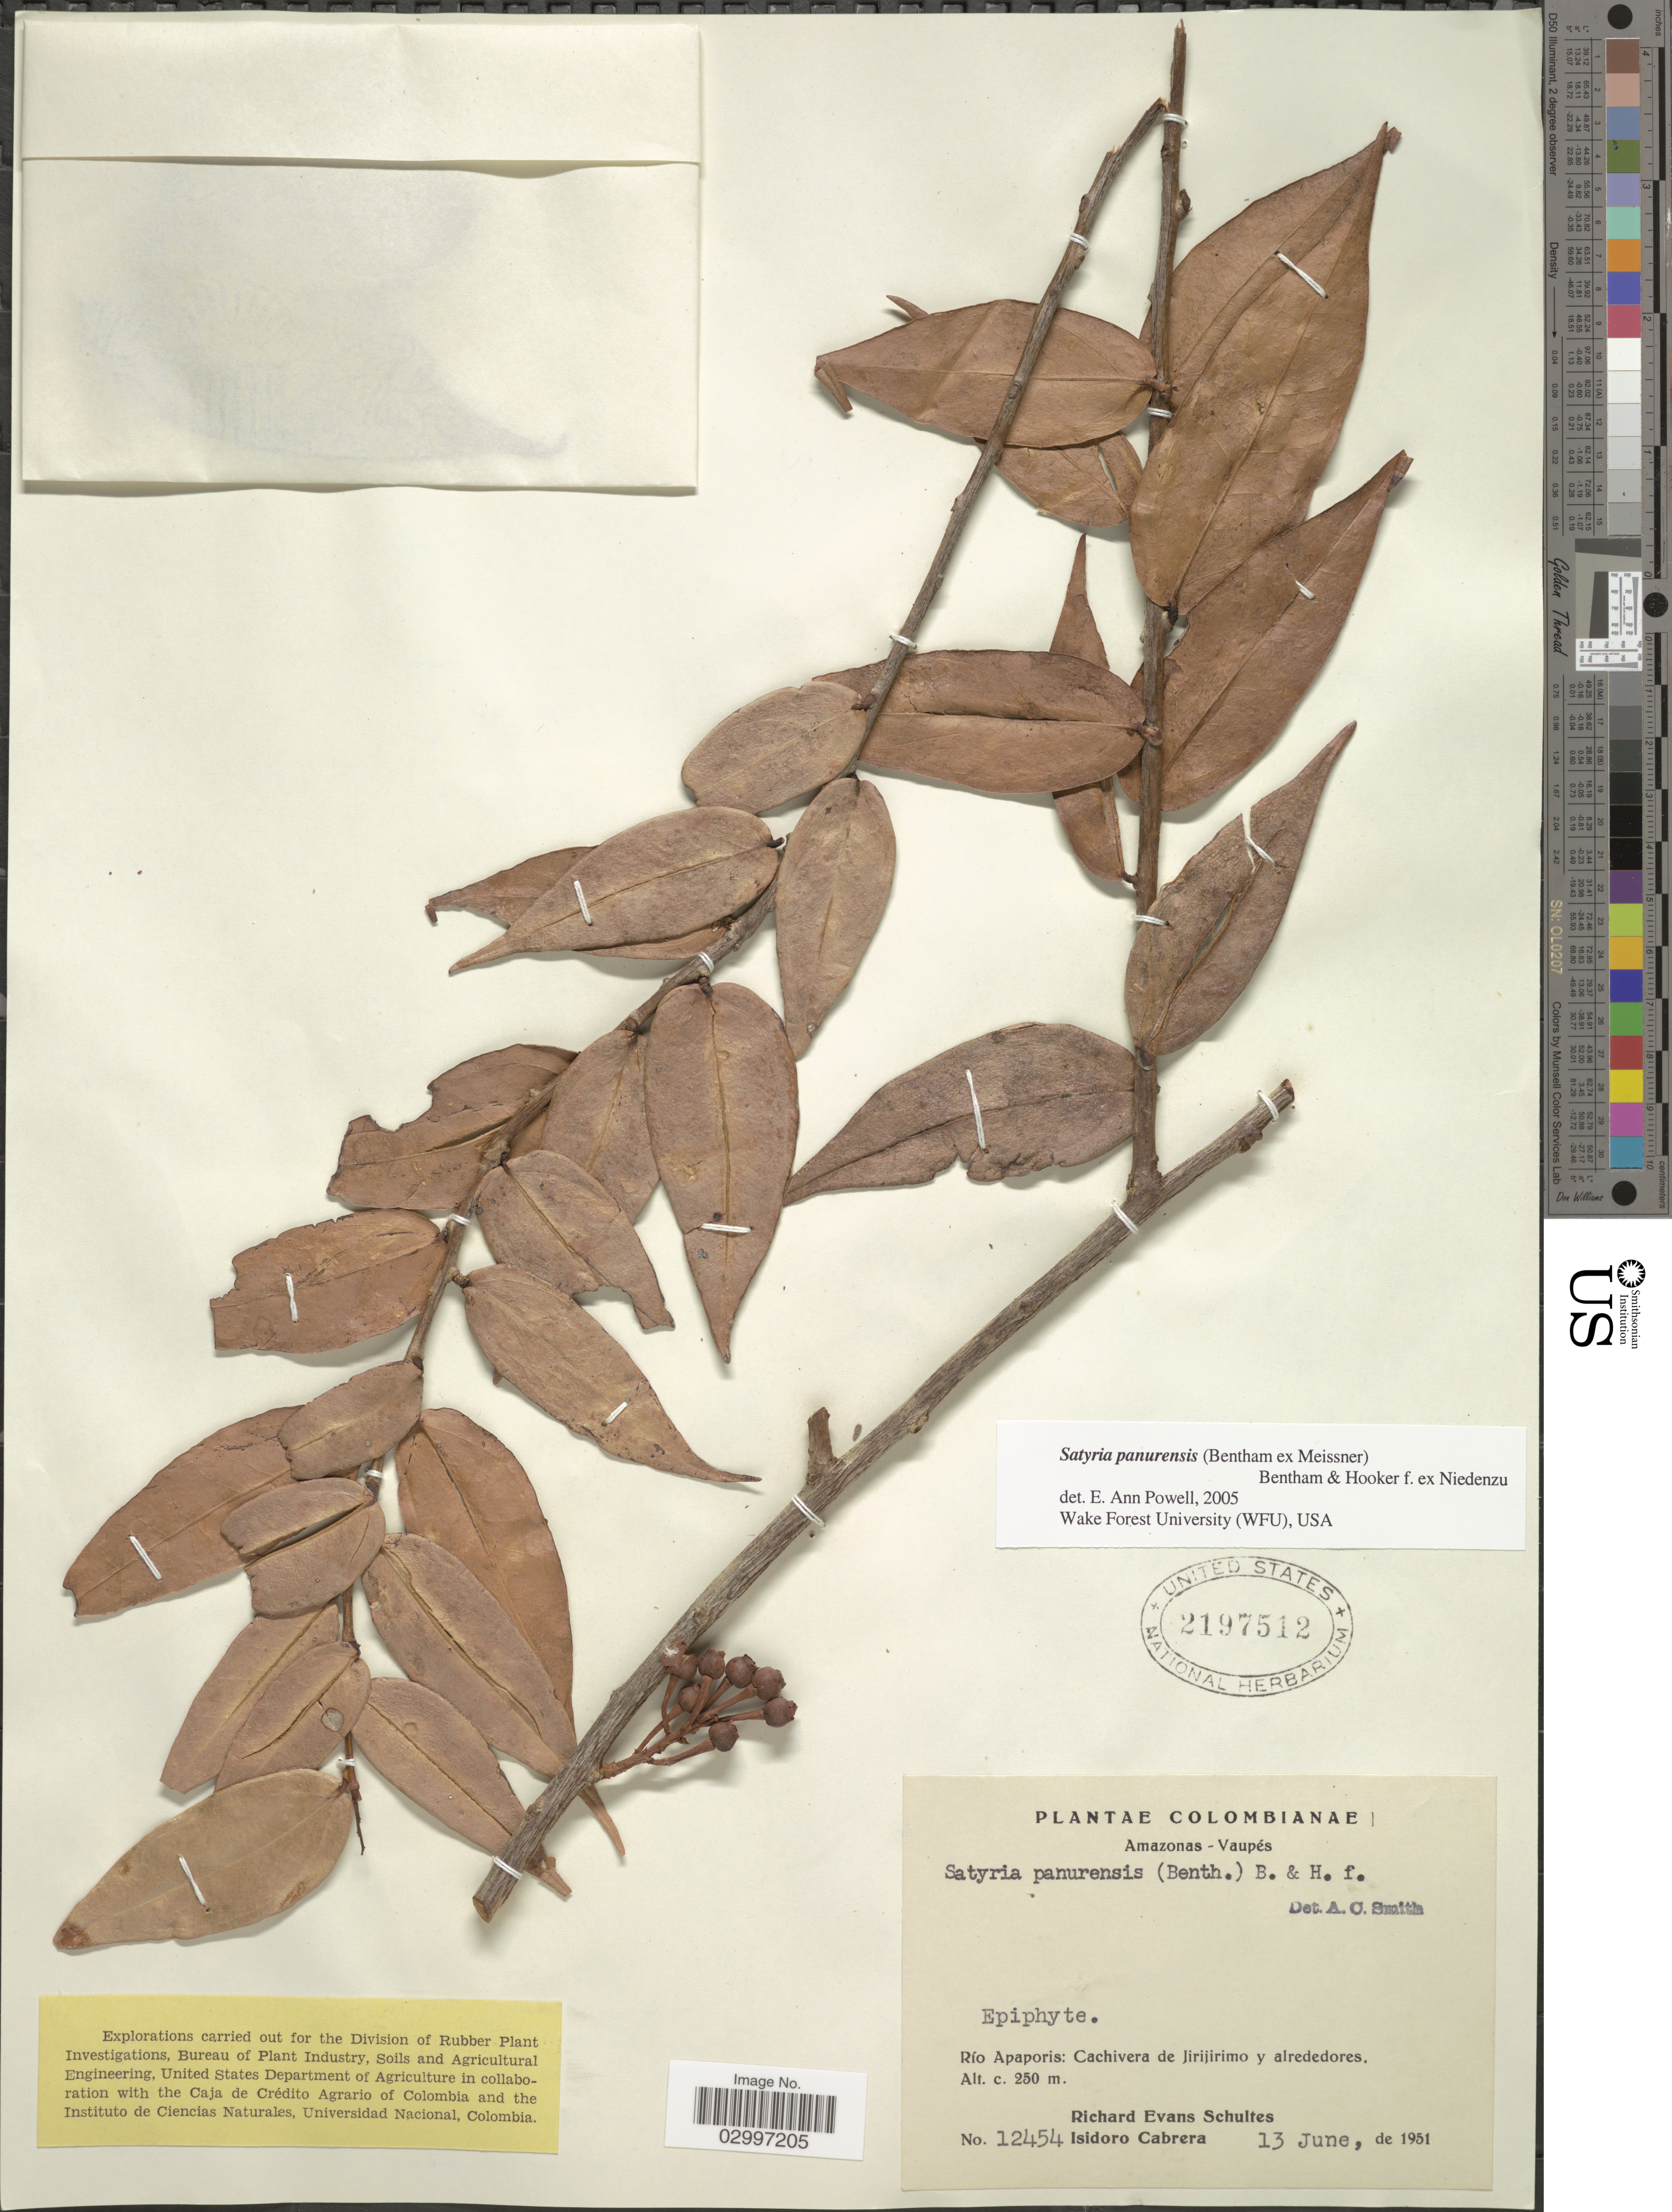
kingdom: Plantae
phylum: Tracheophyta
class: Magnoliopsida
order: Ericales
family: Ericaceae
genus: Satyria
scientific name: Satyria panurensis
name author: (Benth. ex Meisn.) Benth. & Hook. f. ex Nied.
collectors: R. E. Schultes & I. Cabrera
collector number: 12454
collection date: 1951-06-13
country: Colombia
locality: Amazonas-Vaupés, Río Apaporis: Cachivera de Jirijirimo y alrededores.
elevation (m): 250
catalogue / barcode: US 2197512